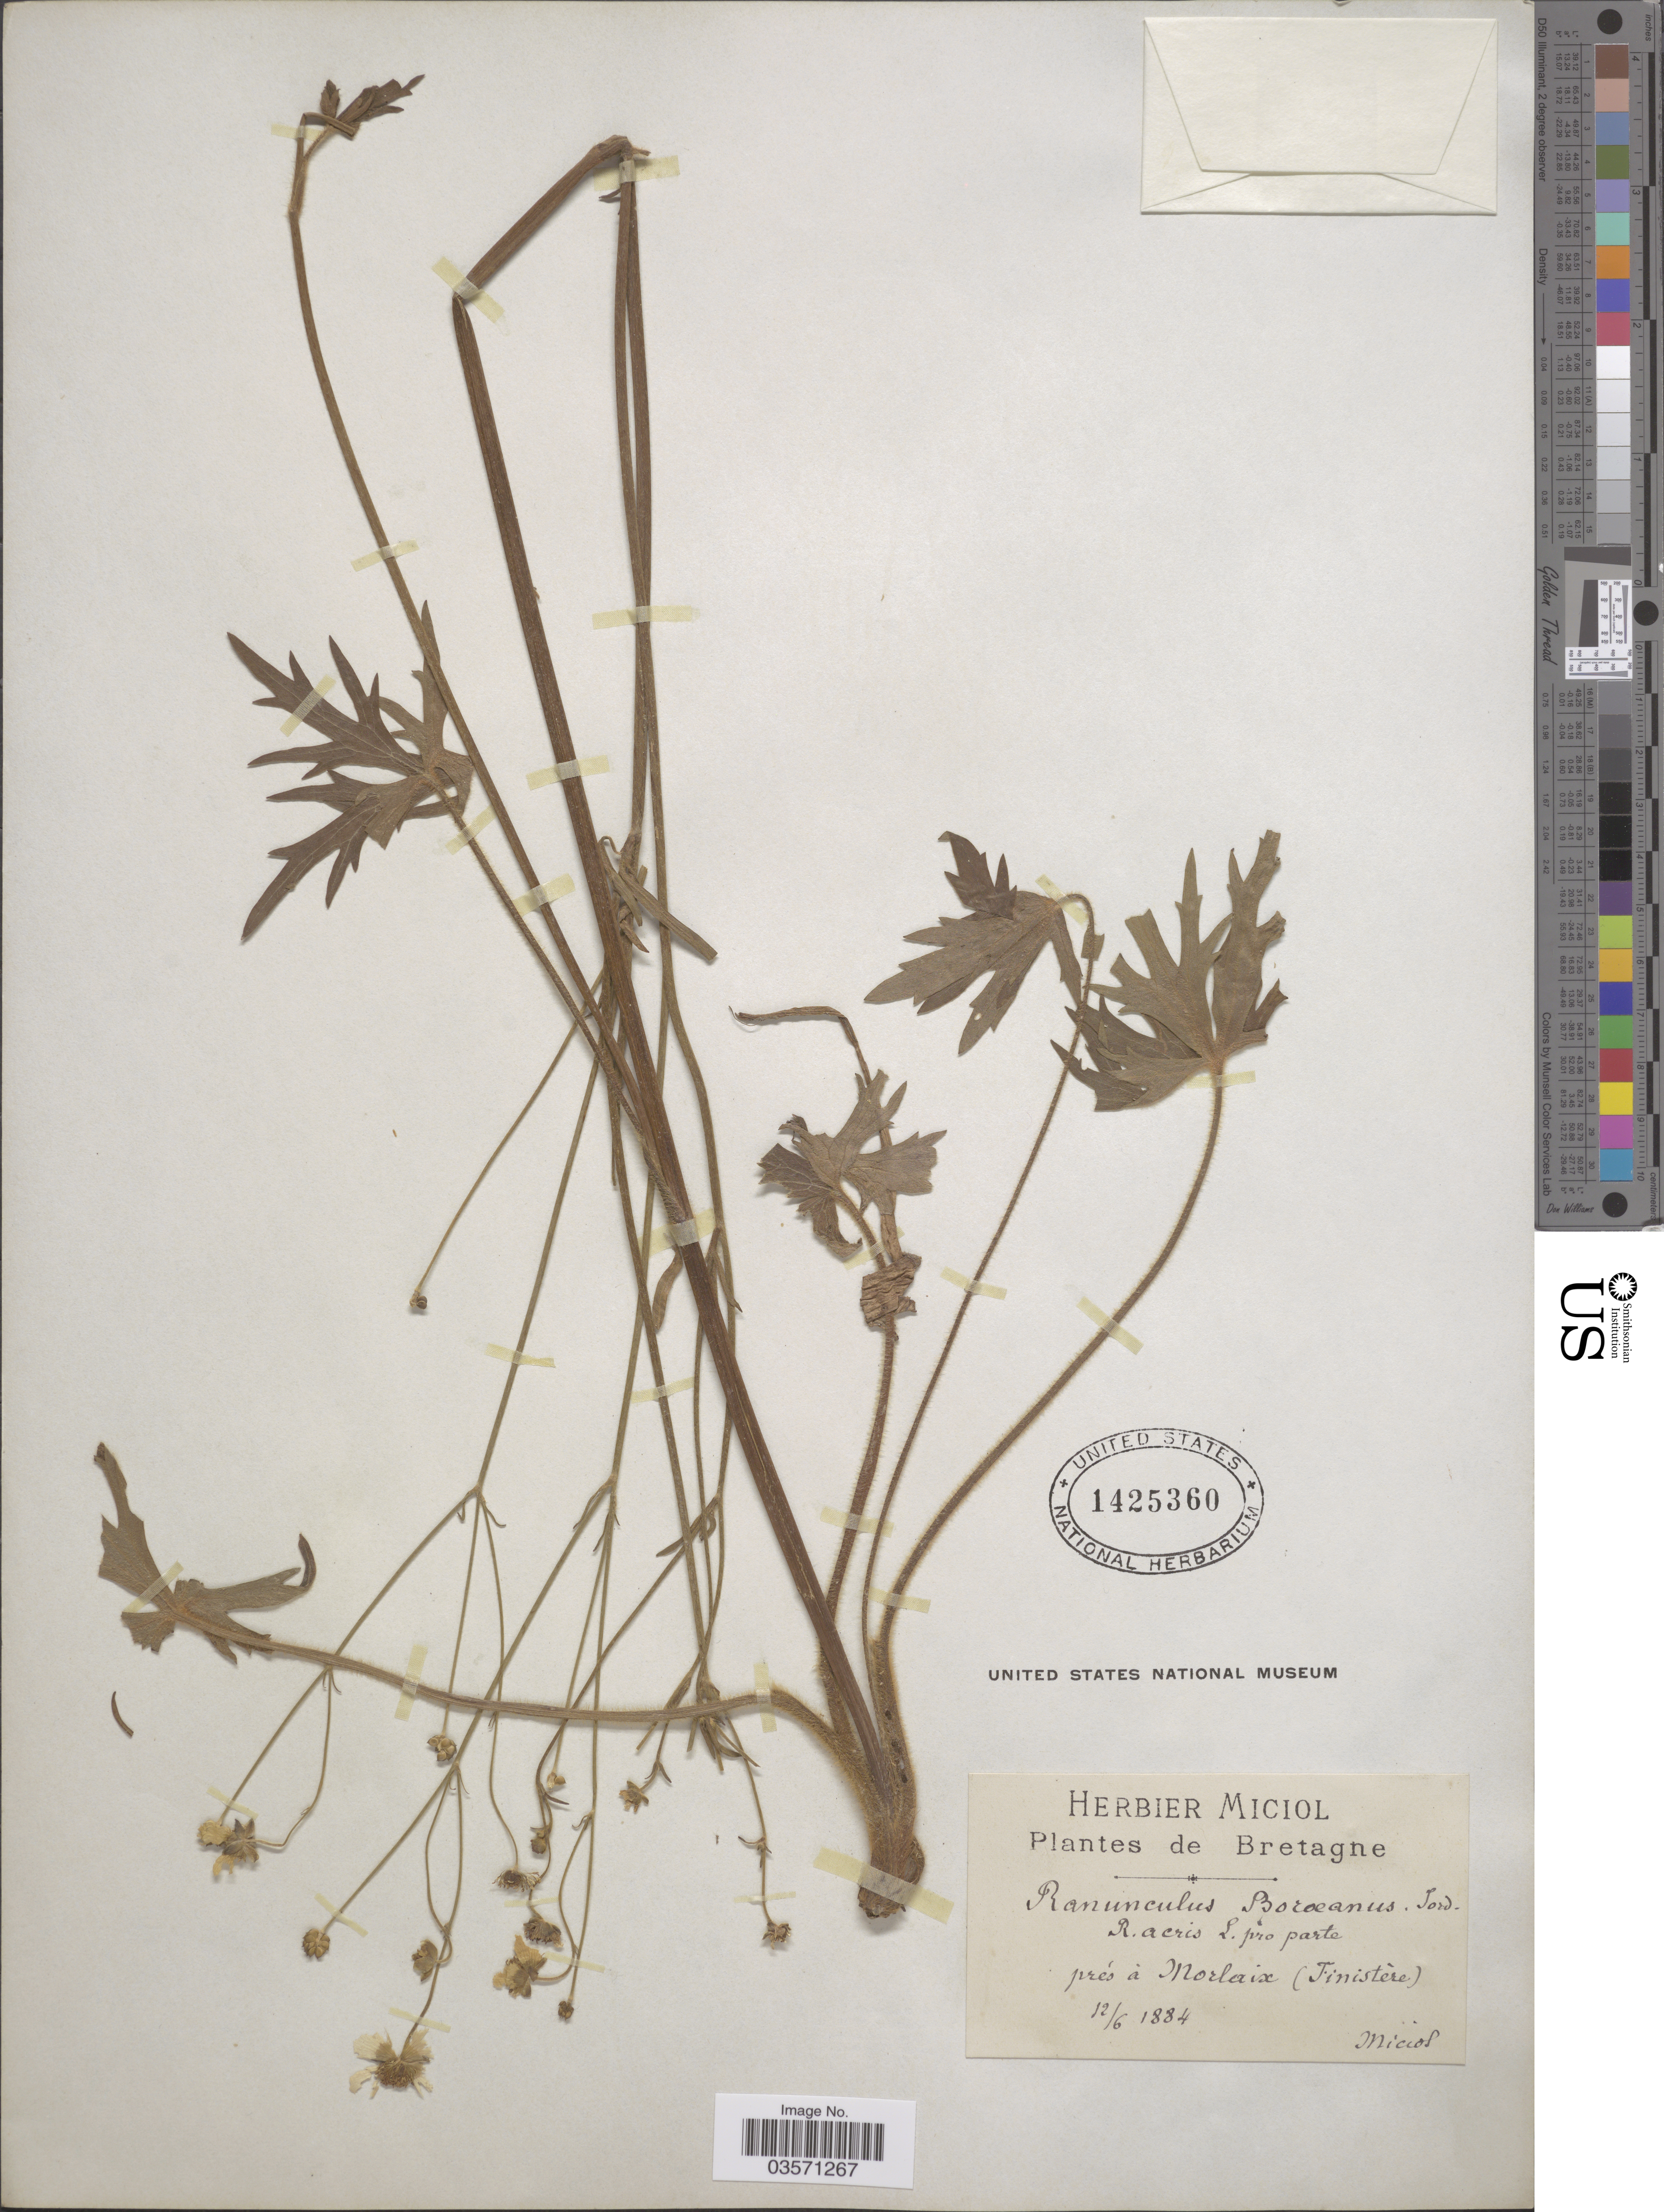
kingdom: Plantae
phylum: Tracheophyta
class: Magnoliopsida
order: Ranunculales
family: Ranunculaceae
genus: Ranunculus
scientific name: Ranunculus boraeanus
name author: Jord.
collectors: -. Miciol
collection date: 1884-06-12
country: France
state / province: Bretagne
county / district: Finistère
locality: Prés à Morlaix (Finistère).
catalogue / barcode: US 1425360